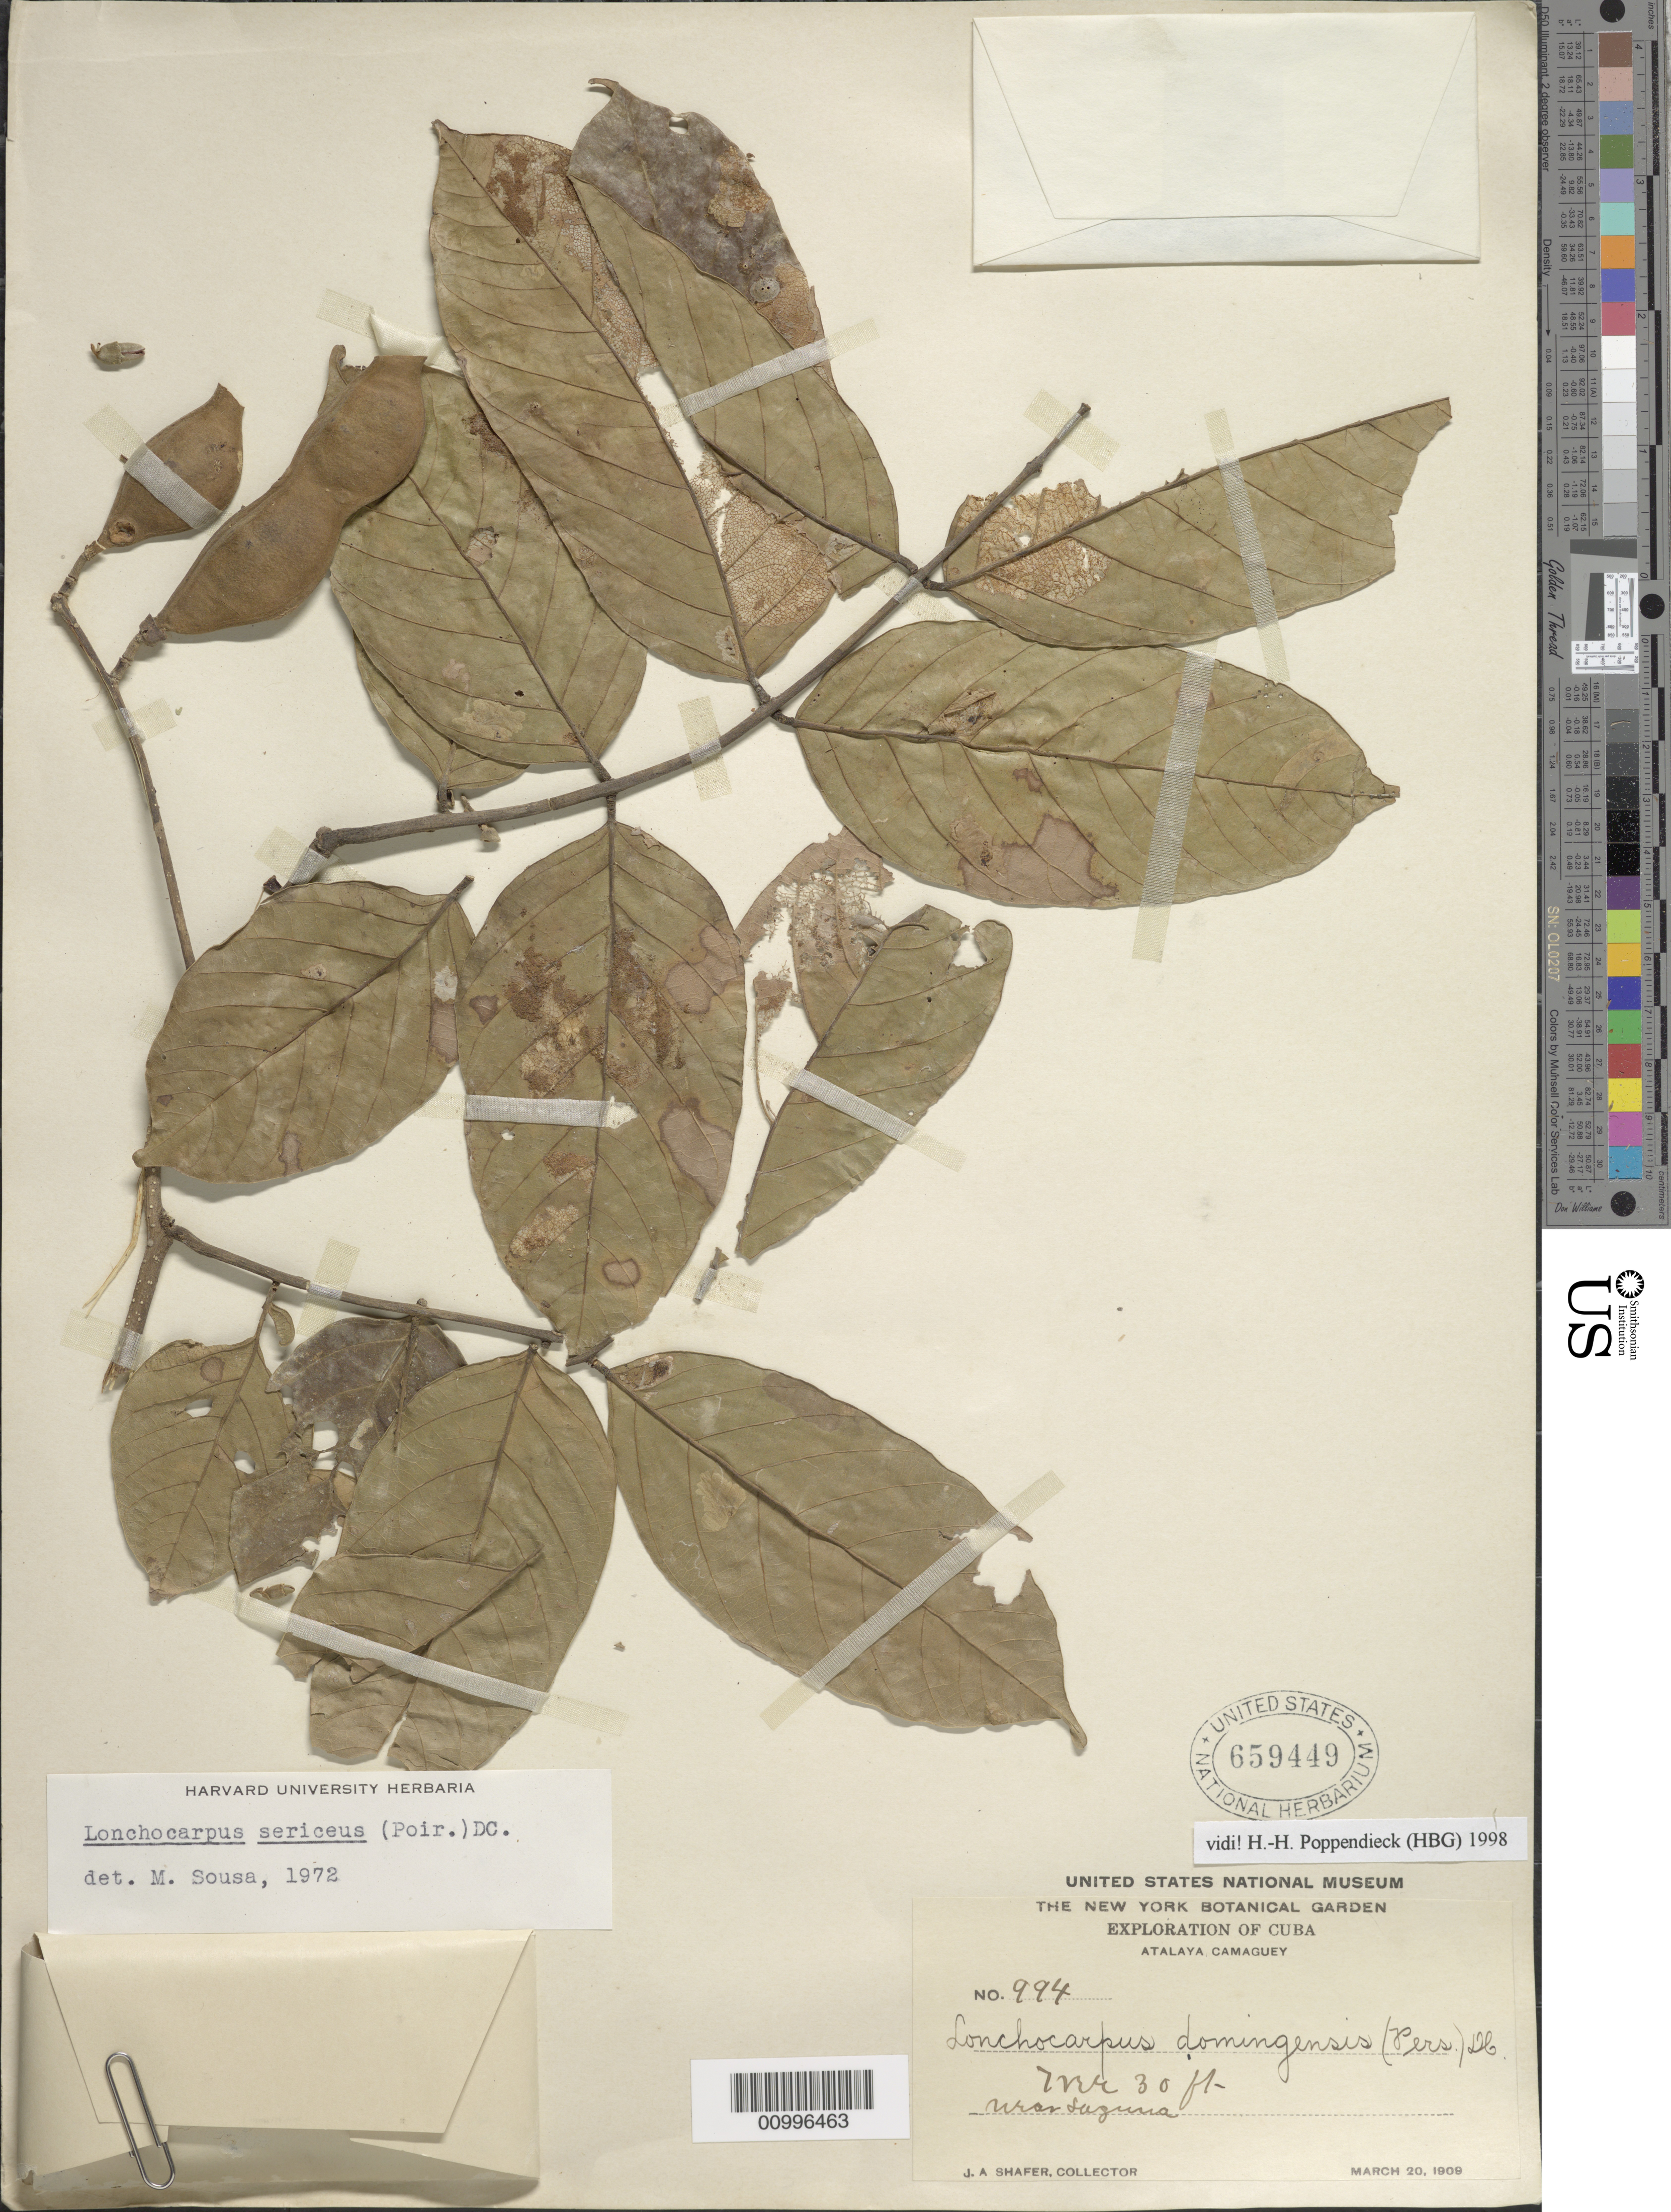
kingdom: Plantae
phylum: Tracheophyta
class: Magnoliopsida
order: Fabales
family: Fabaceae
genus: Lonchocarpus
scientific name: Lonchocarpus sericeus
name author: (Poir.) Kunth ex DC.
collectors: J. A. Shafer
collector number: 994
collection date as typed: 20 Mar 1909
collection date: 1909-03-20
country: Cuba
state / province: Camagüey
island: Cuba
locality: Camagüey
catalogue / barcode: US 659449